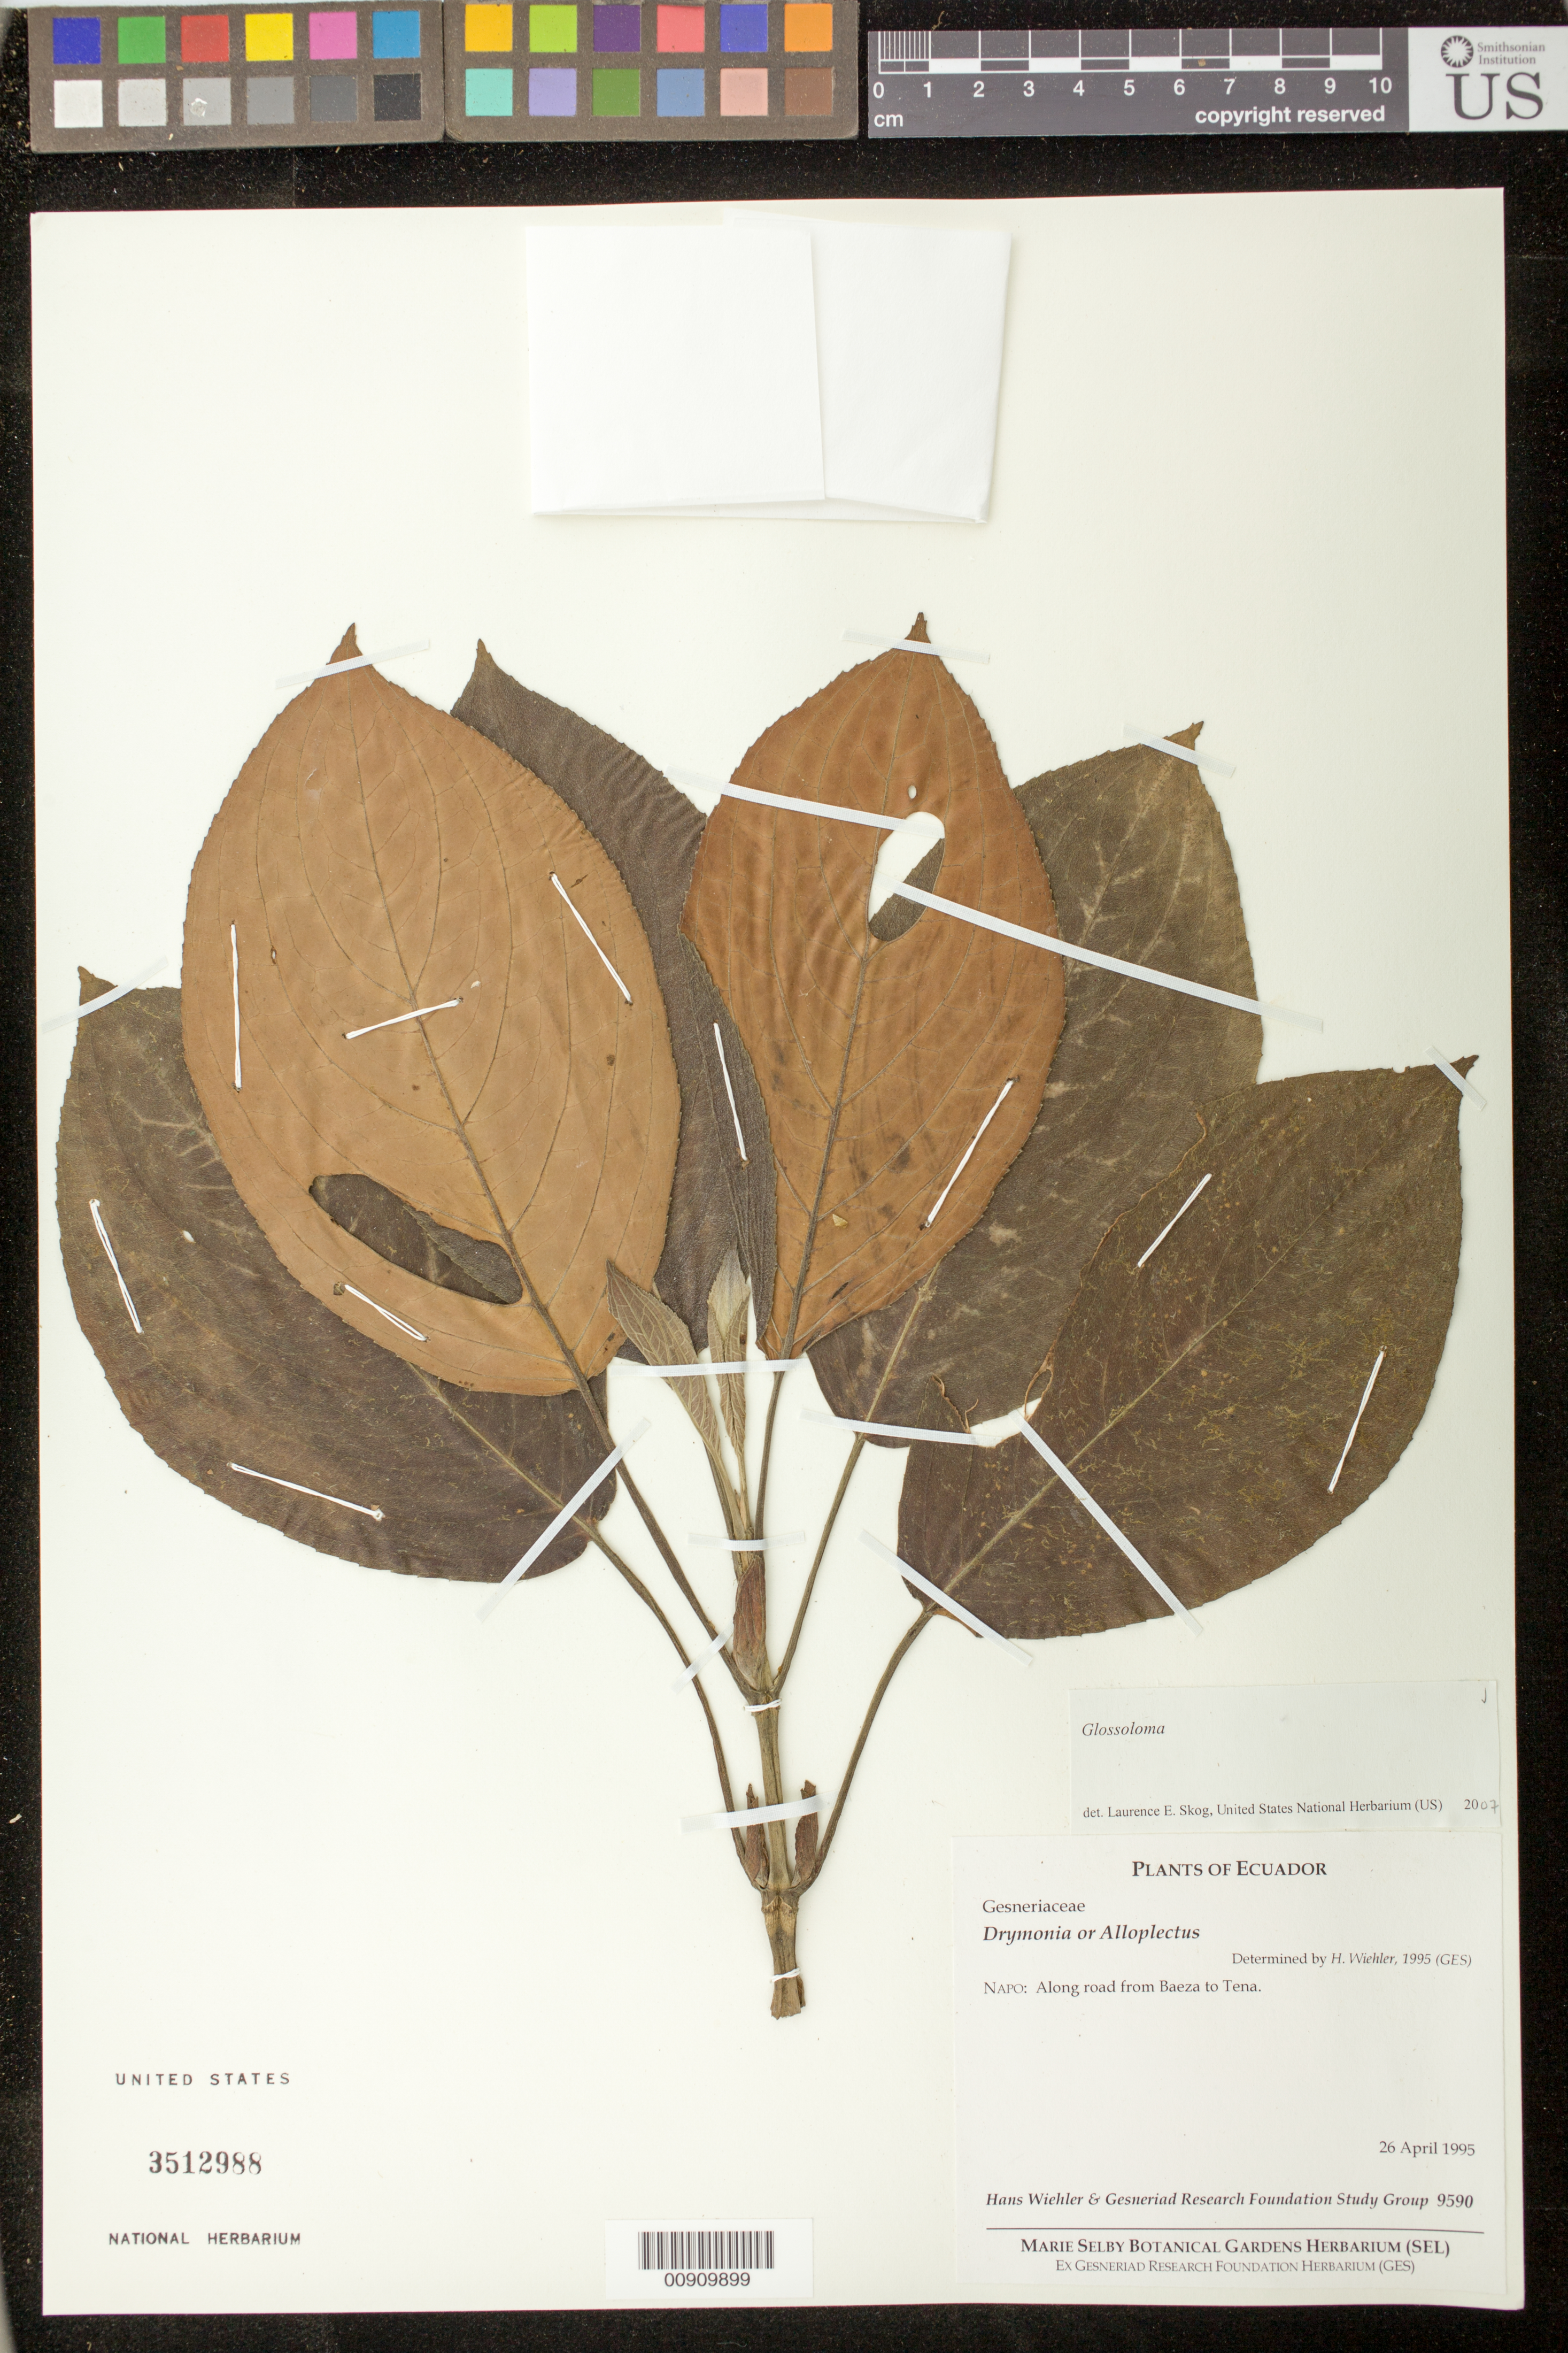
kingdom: Plantae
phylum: Tracheophyta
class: Magnoliopsida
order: Lamiales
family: Gesneriaceae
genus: Glossoloma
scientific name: Glossoloma sp.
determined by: Skog, Laurence E.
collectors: H. J. Wiehler & GRF Study Group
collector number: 9590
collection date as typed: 26 Apr 1995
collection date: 1995-04-26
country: Ecuador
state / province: Napo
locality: Napo: along road from Baeza to Tena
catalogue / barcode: US 3512988